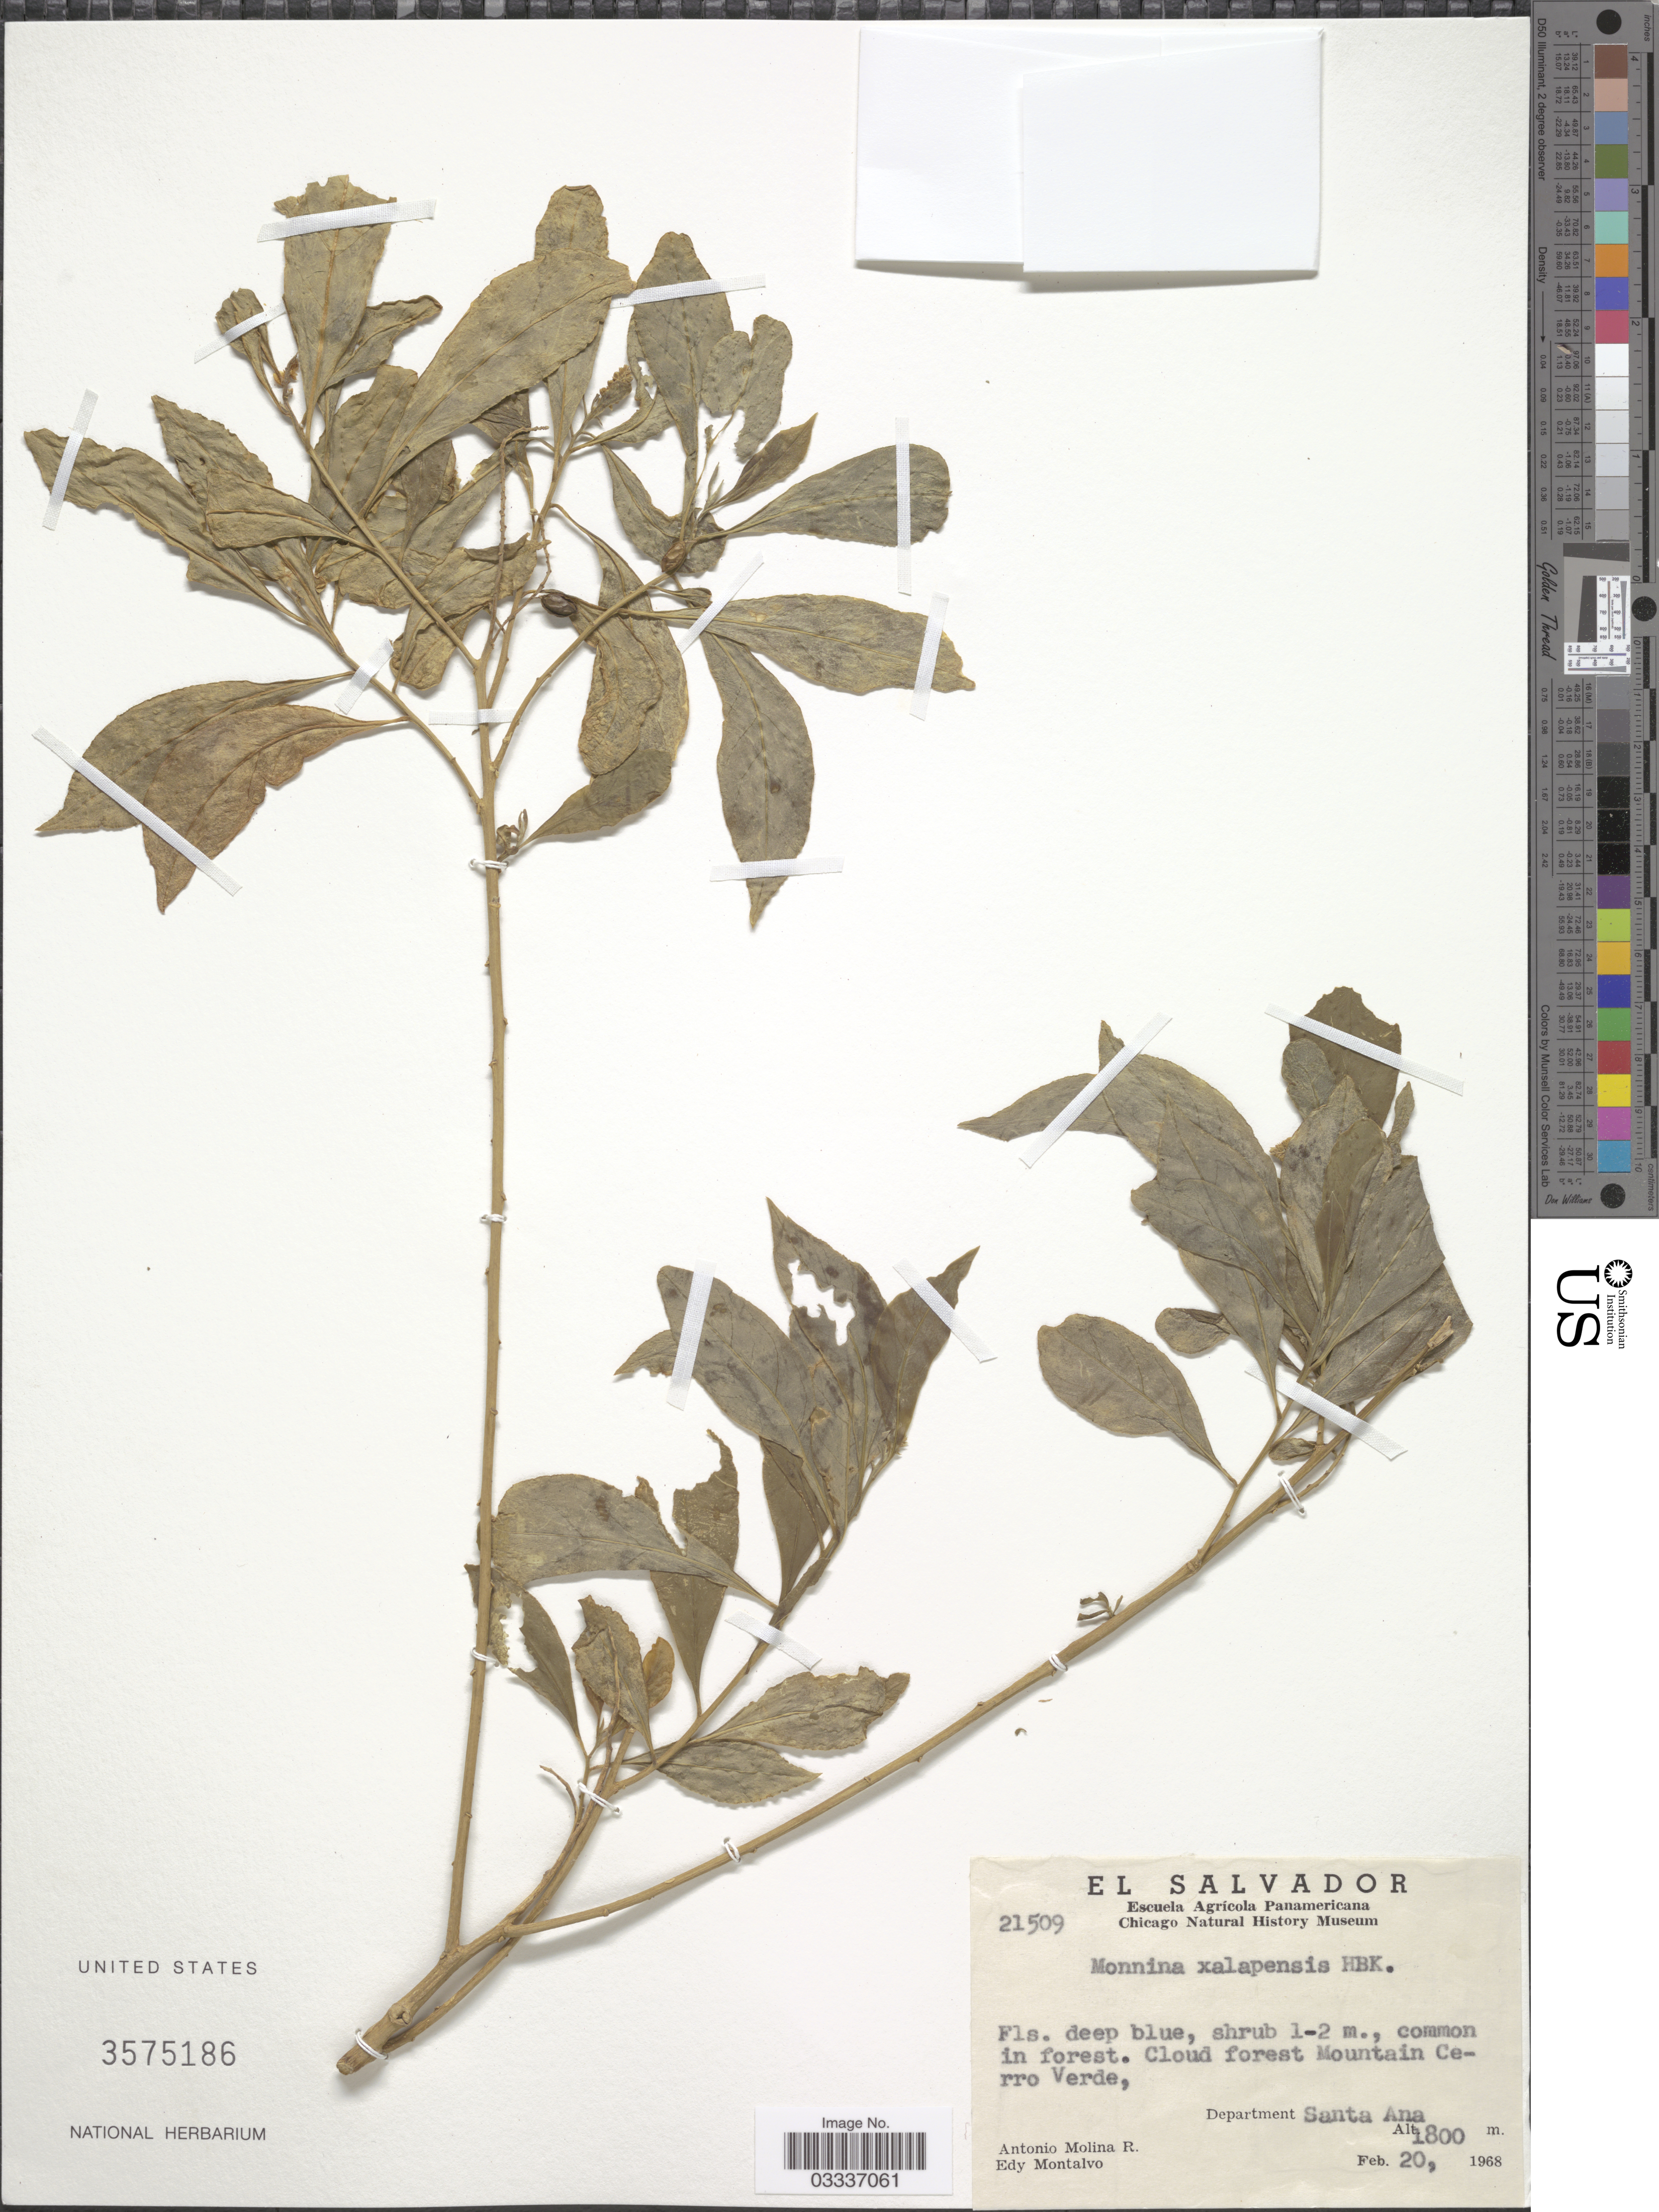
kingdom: Plantae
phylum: Tracheophyta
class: Magnoliopsida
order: Fabales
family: Polygalaceae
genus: Monnina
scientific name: Monnina xalapensis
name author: Kunth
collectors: A. Molina R. & E. A. Montalvo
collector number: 21509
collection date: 1968-02-20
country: El Salvador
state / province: Santa Ana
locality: Cloud forest Mountain Cerro Verde, Department Santa Ana.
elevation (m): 1800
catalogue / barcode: US 3575186